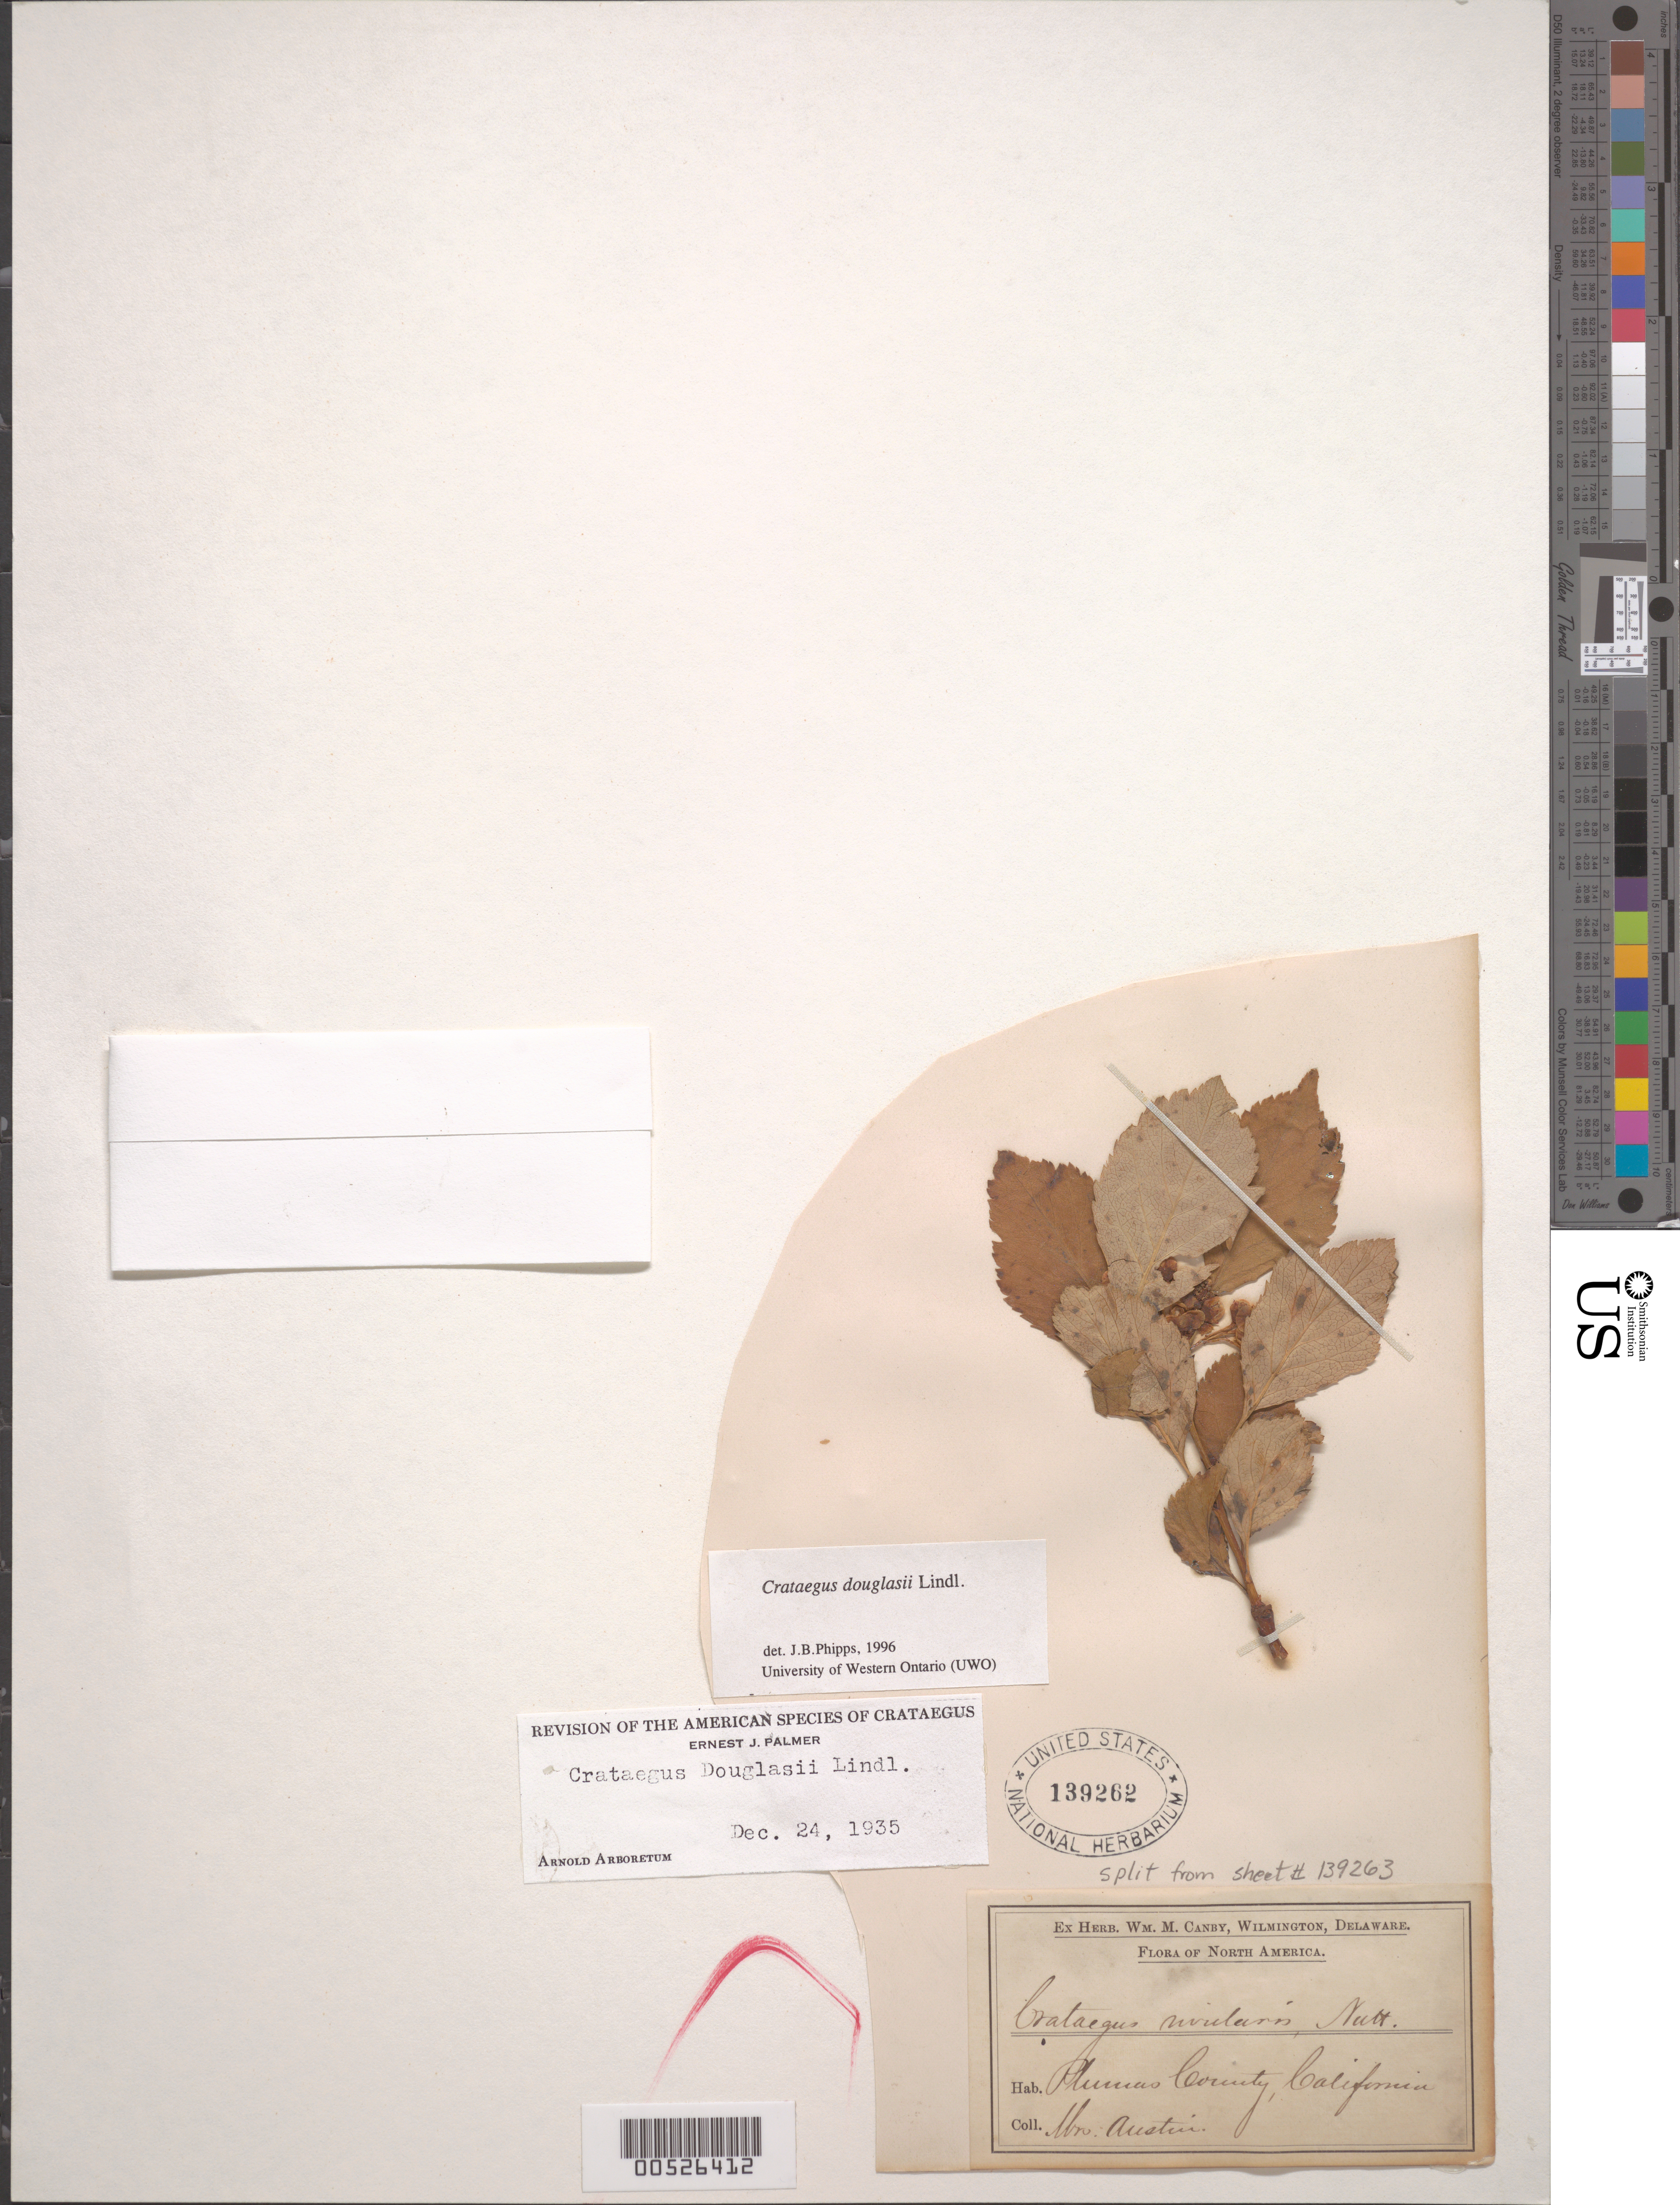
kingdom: Plantae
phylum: Tracheophyta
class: Magnoliopsida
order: Rosales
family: Rosaceae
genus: Crataegus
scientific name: Crataegus douglasii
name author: Lindl.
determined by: Phipps, James B., (UWO), University of Western Ontario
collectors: R. Austin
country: United States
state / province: California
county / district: Plumas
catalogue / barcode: US 139262